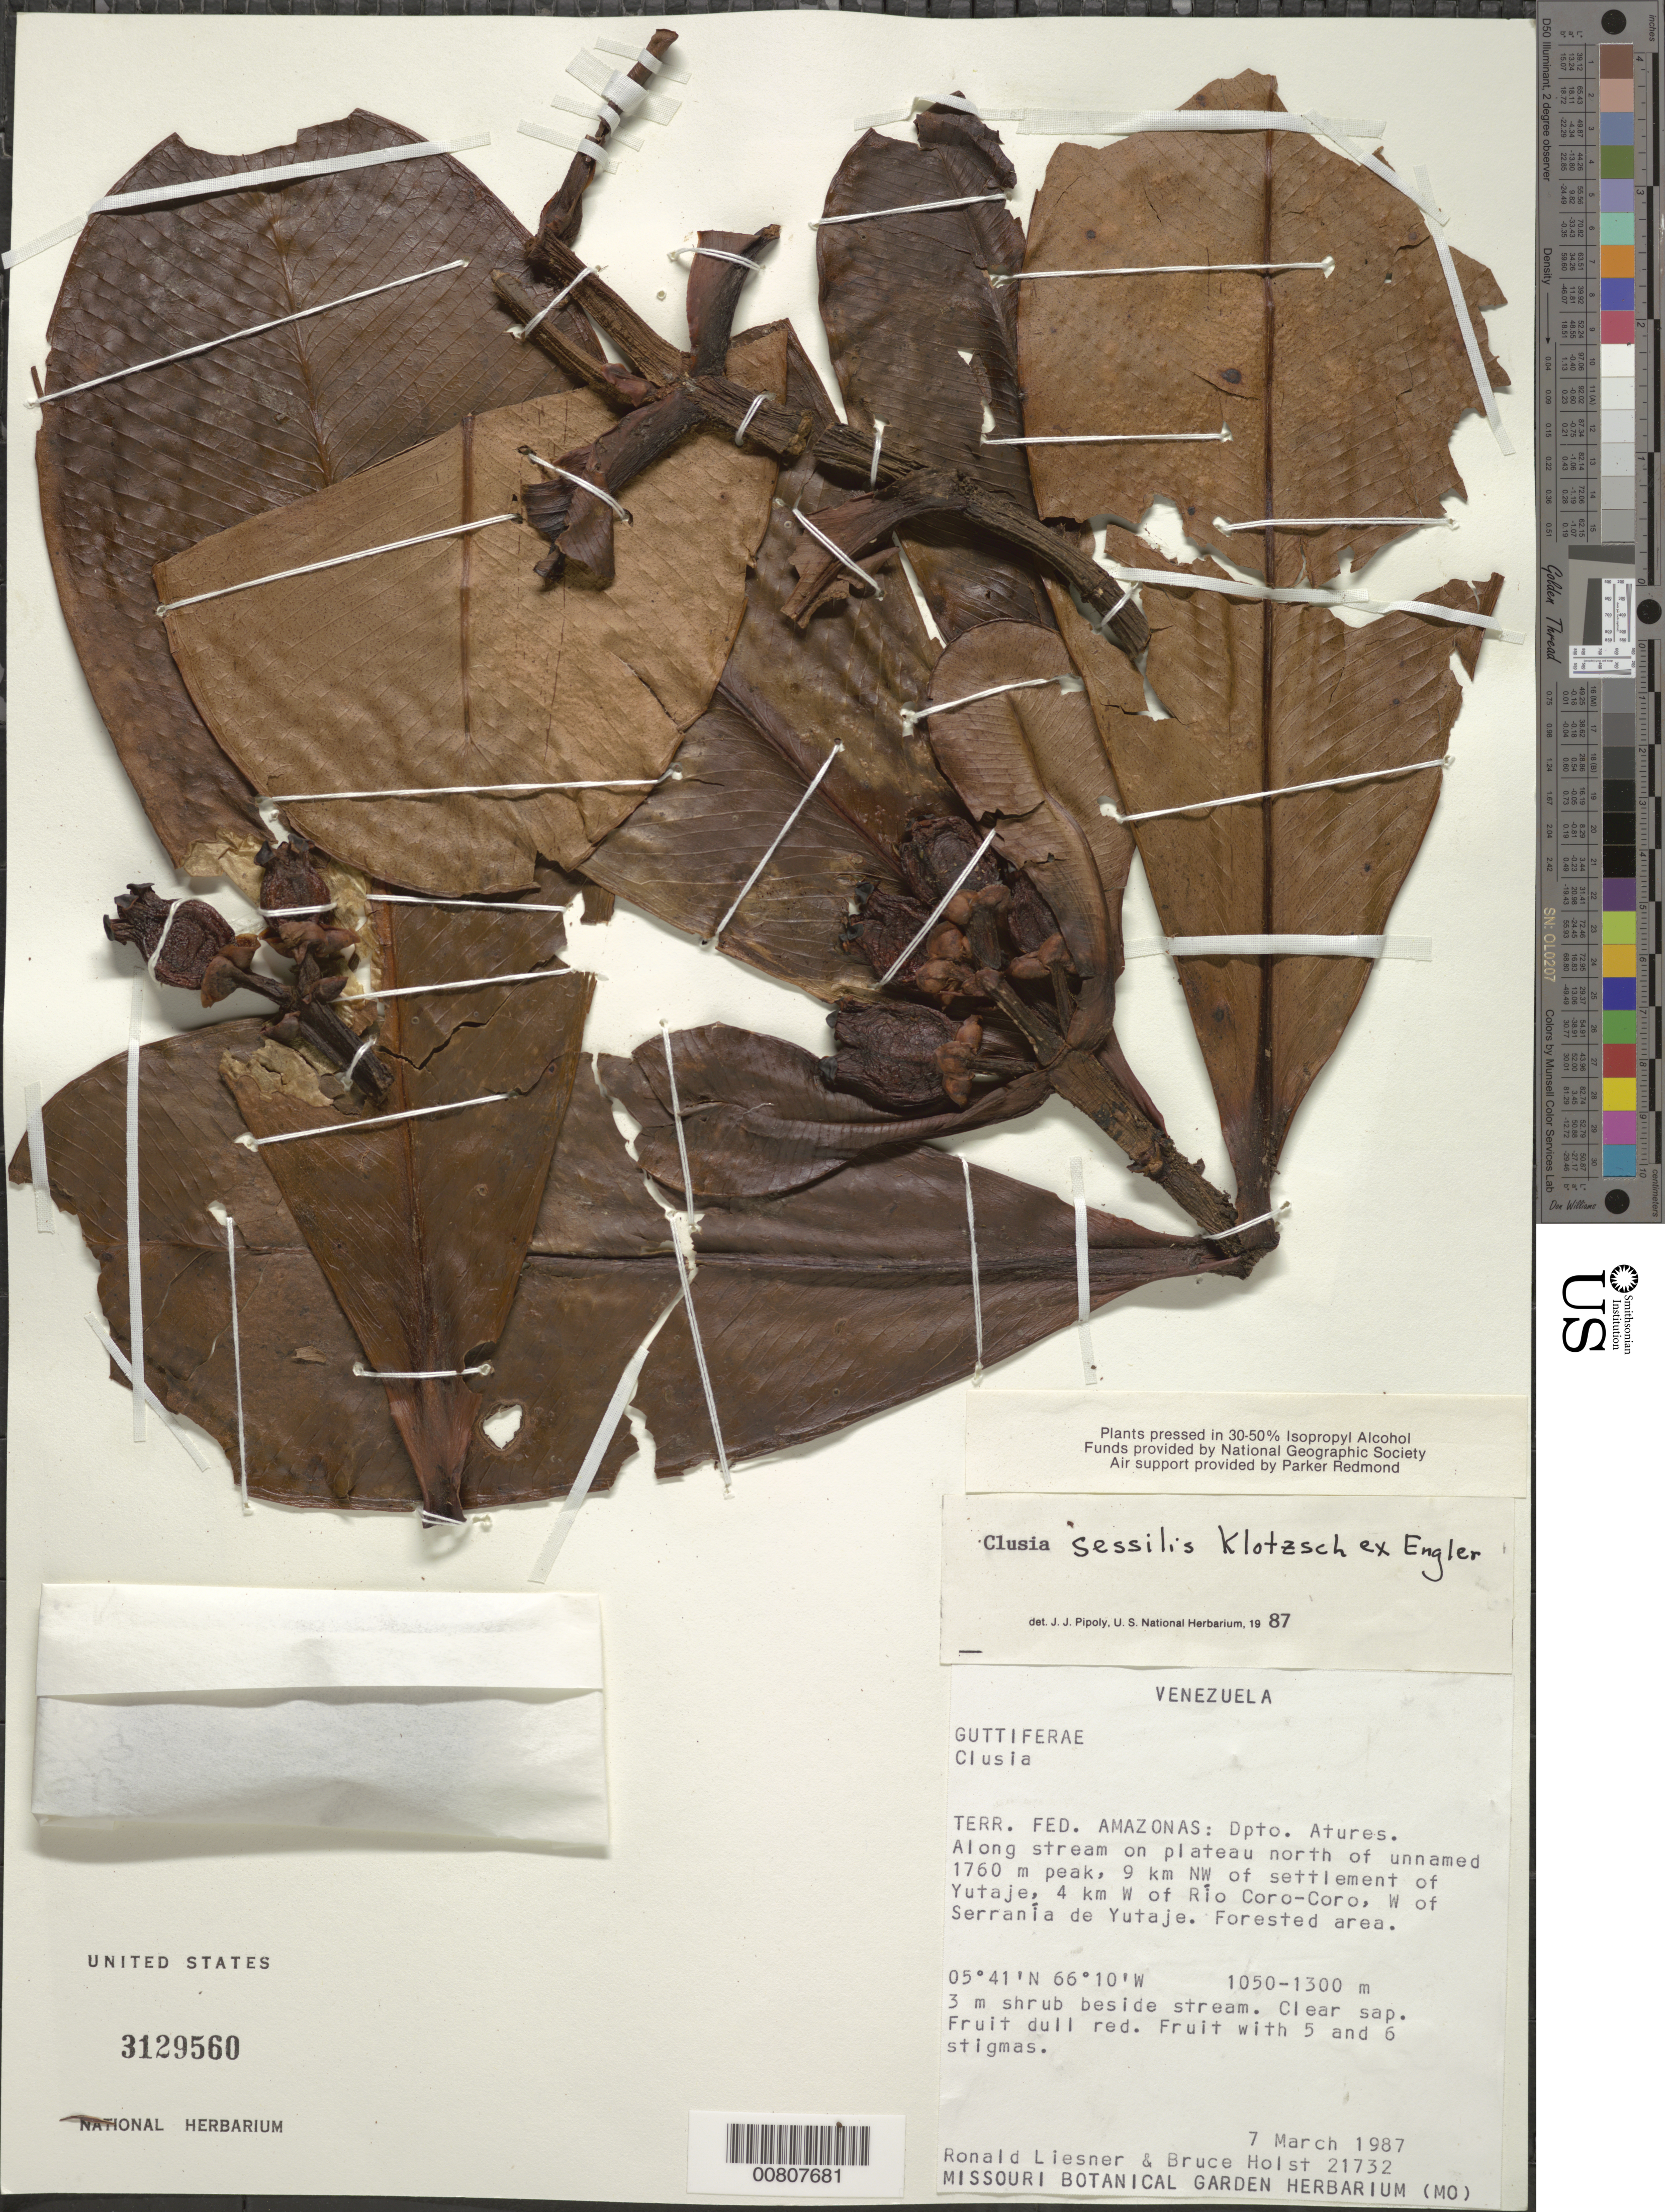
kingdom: Plantae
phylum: Tracheophyta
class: Magnoliopsida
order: Malpighiales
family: Clusiaceae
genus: Clusia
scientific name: Clusia sessilis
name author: Klotzsch ex Engl.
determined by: Pipoly, J. J., III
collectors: R. L. Liesner & B. Holst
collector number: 21732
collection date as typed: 7-Mar-87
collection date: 1987-03-07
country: Venezuela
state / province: Amazonas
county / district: Atures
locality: Yutajé settlement, 9 km NNW of; 4 km W of Río Coro-Coro, W of Serrania de Yutajé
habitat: Along stream on plateau north of 1760 m peak; forested area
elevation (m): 1050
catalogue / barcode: US 3129560